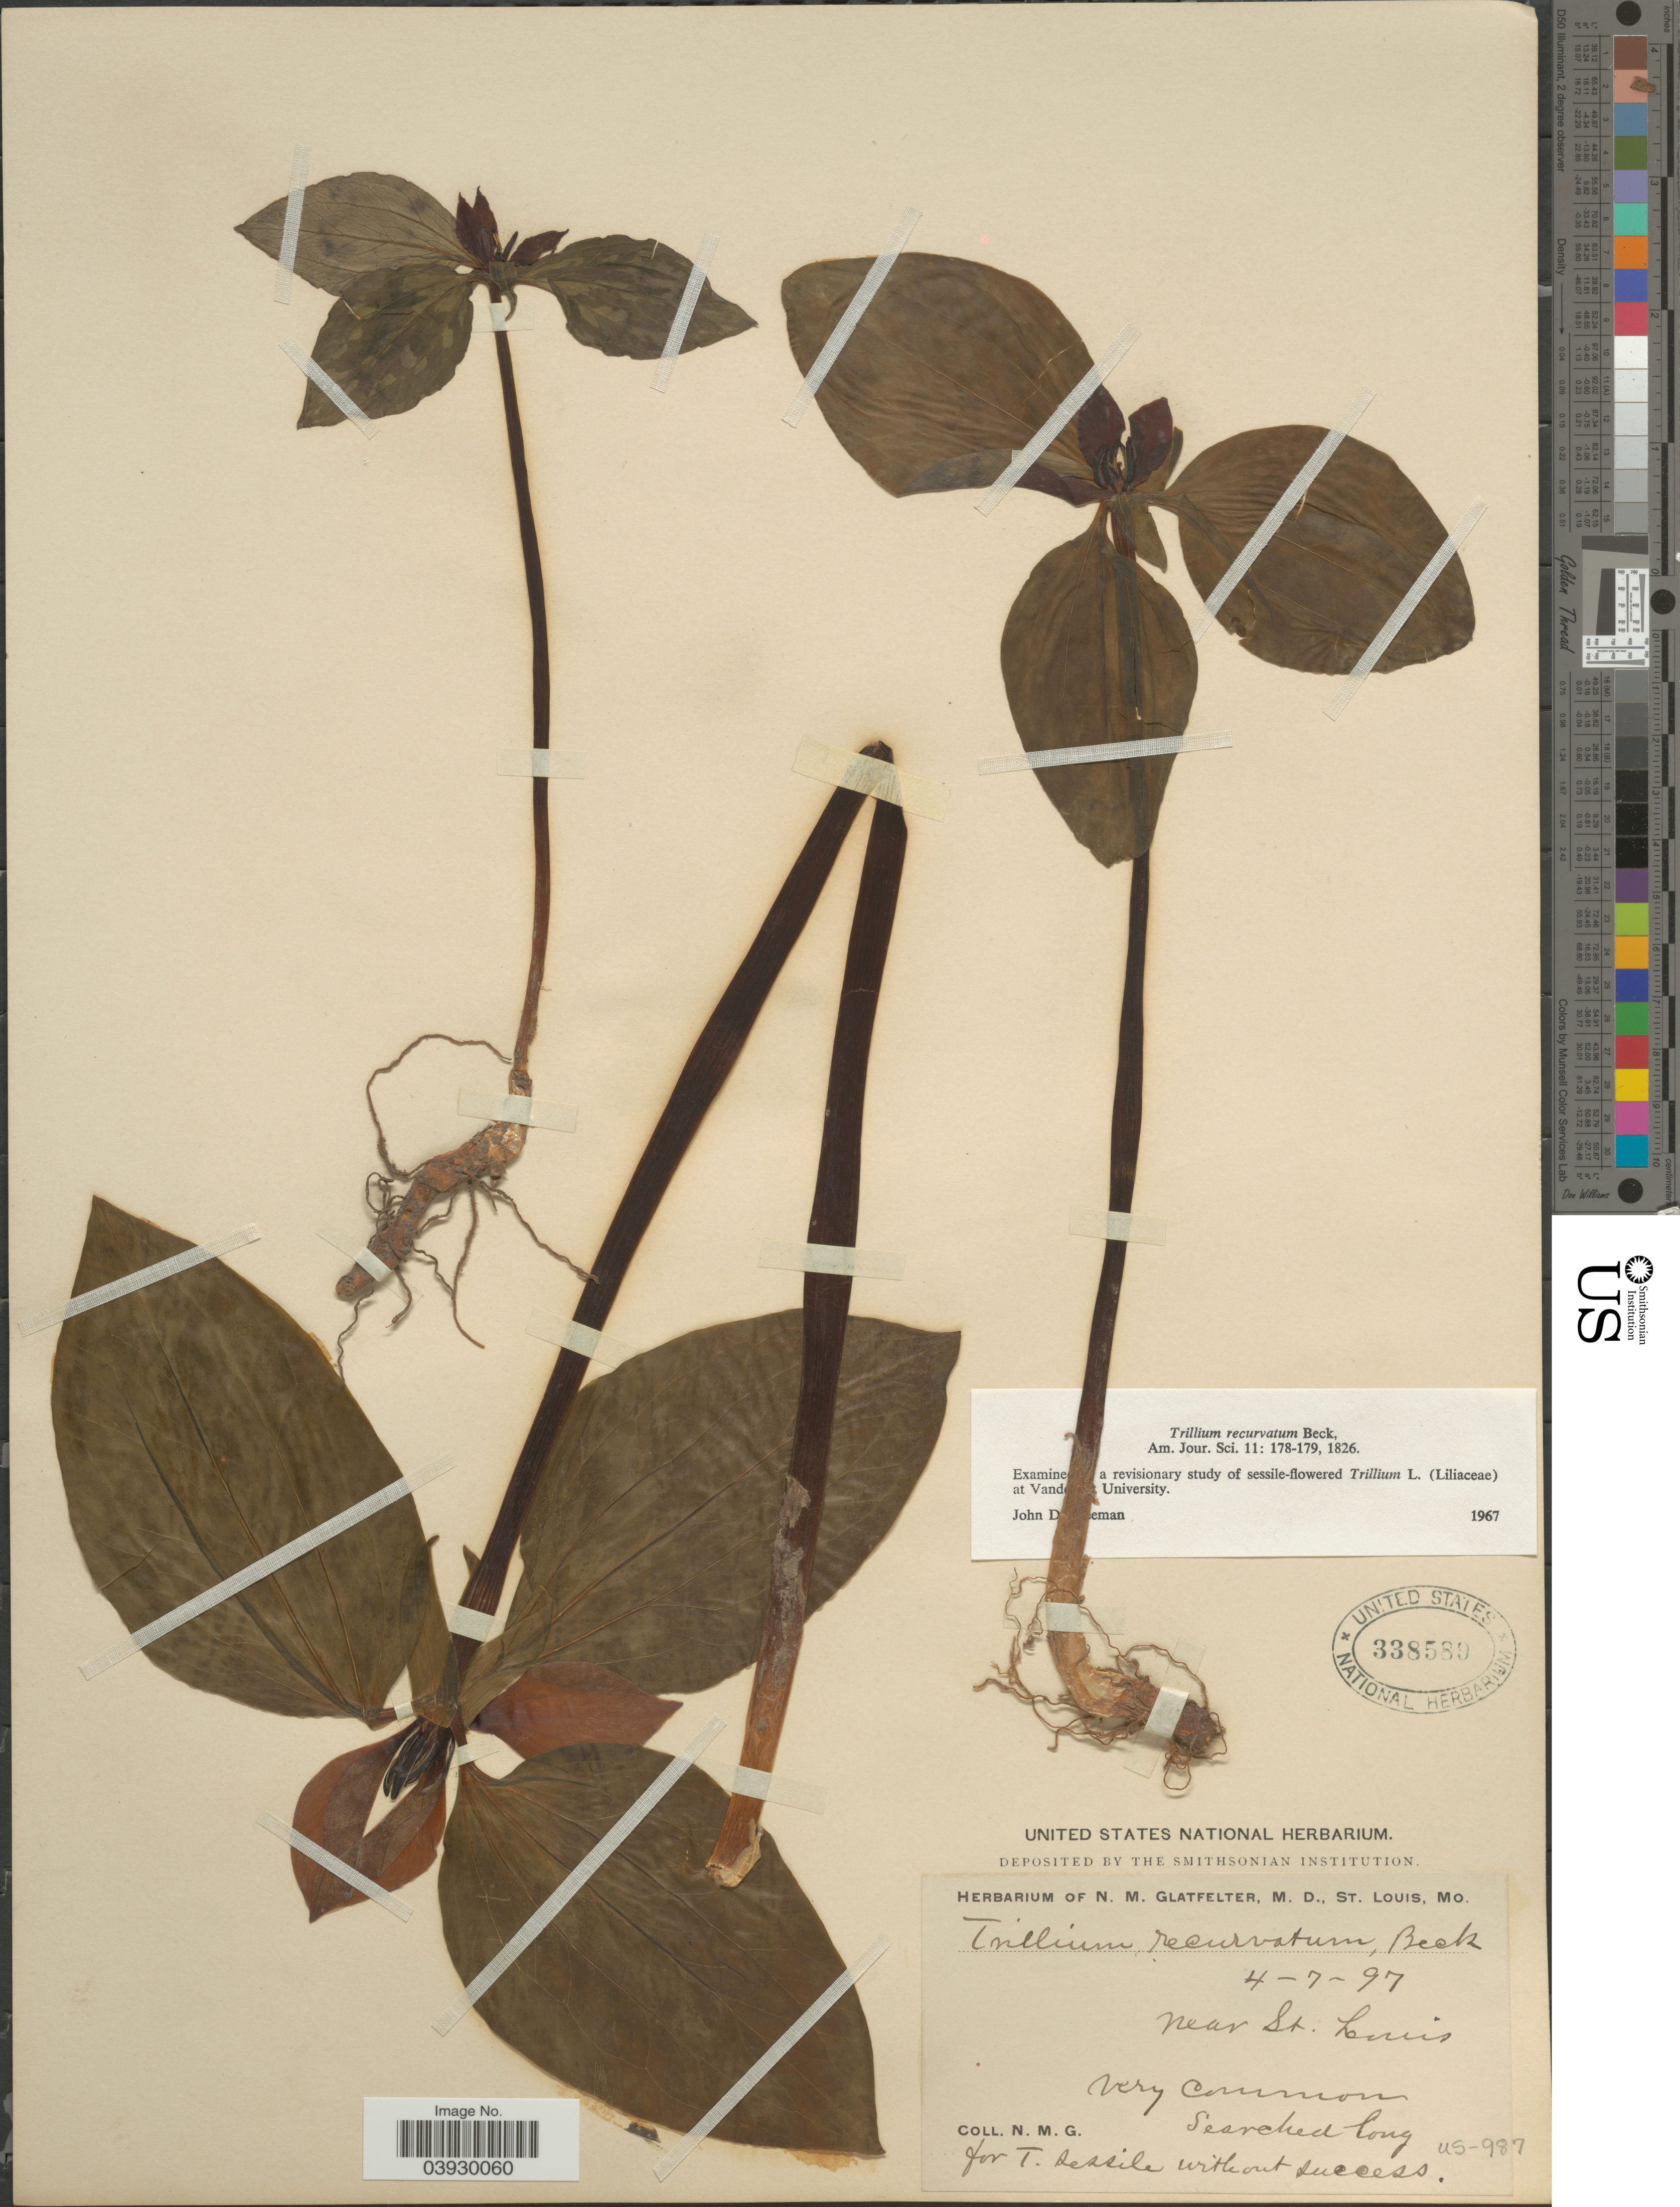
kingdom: Plantae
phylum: Tracheophyta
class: Liliopsida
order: Liliales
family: Melanthiaceae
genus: Trillium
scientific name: Trillium recurvatum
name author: L.C. Beck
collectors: N. M. Glatfelter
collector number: US-987?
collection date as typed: Transcribed d/m/y: 7/4/97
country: United States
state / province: Missouri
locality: Near St. Louis.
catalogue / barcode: US 338589